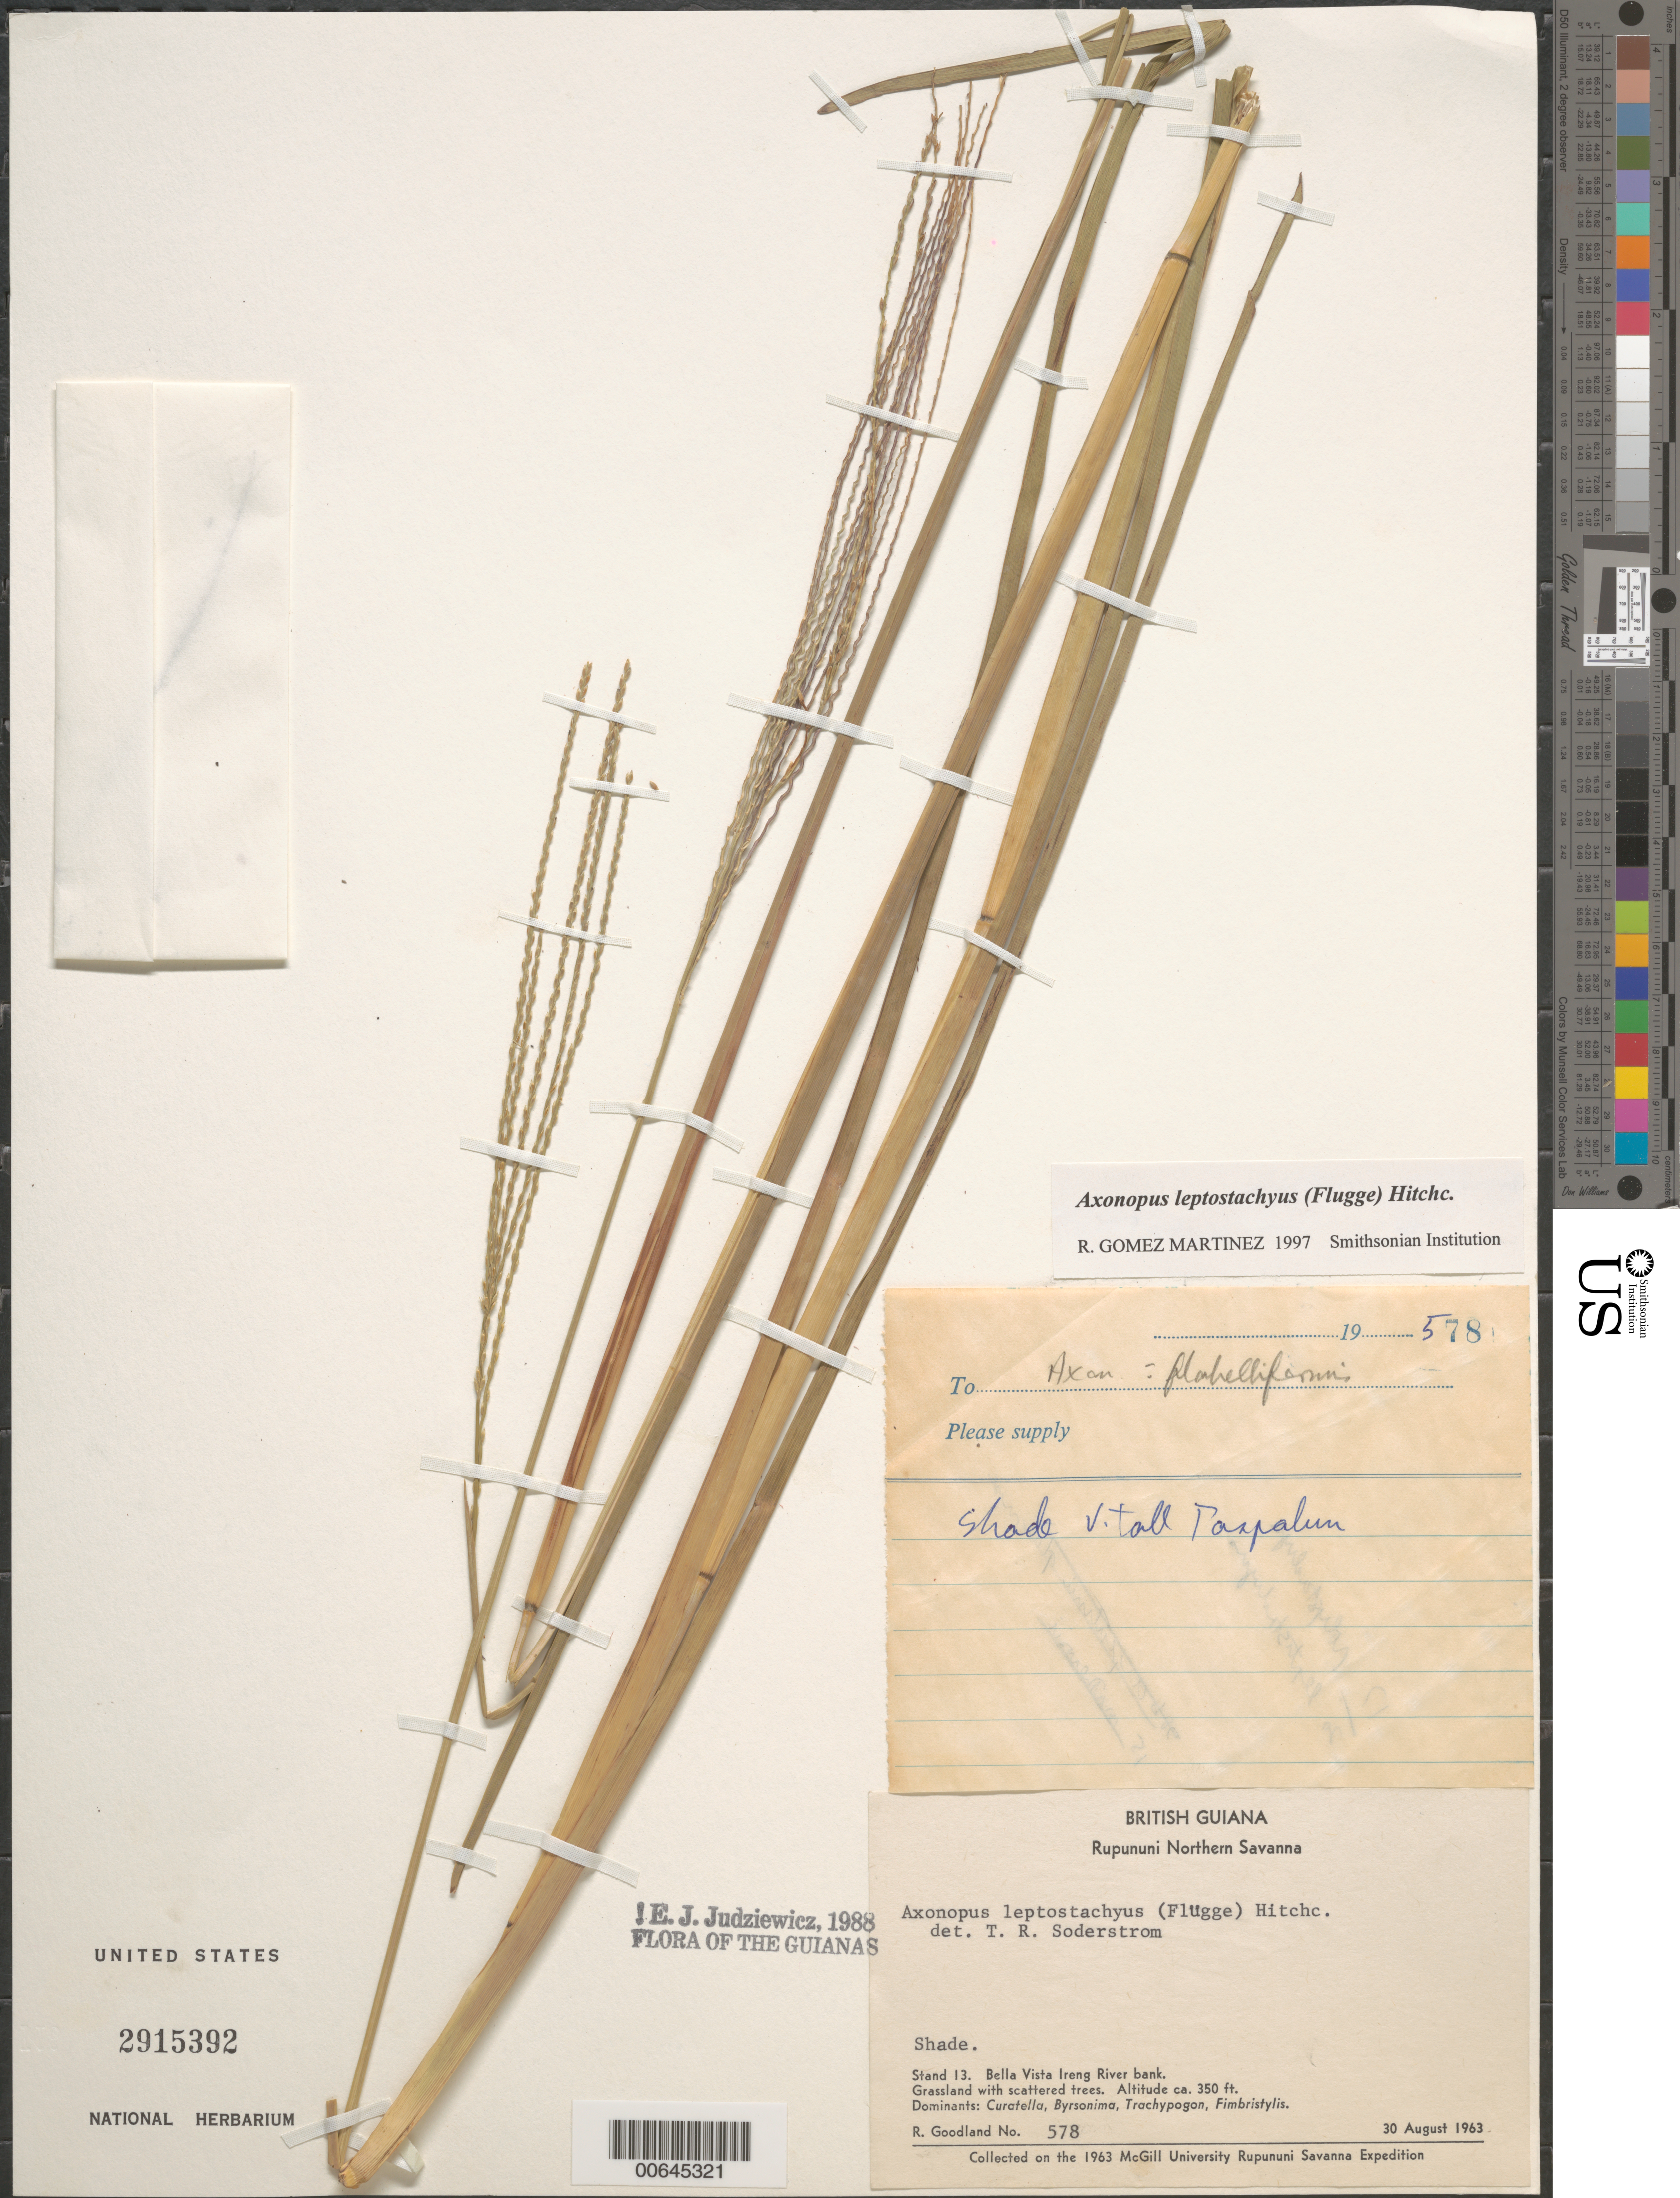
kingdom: Plantae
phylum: Tracheophyta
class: Liliopsida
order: Poales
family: Poaceae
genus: Axonopus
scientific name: Axonopus leptostachyus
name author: (Flüggé) Hitchc.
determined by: Judziewicz, E. J.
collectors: R. Goodland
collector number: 578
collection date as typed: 30-Aug-63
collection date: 1963-08-30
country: Guyana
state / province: U. Takutu-U. Essequibo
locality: Rupununi Northern Savanna, Bella Vista, Ireng River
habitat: Grassland with scattered trees. Dominants: Curatella, Byrsonima, Trachypogon, Fimbristylis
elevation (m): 107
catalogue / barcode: US 2915392